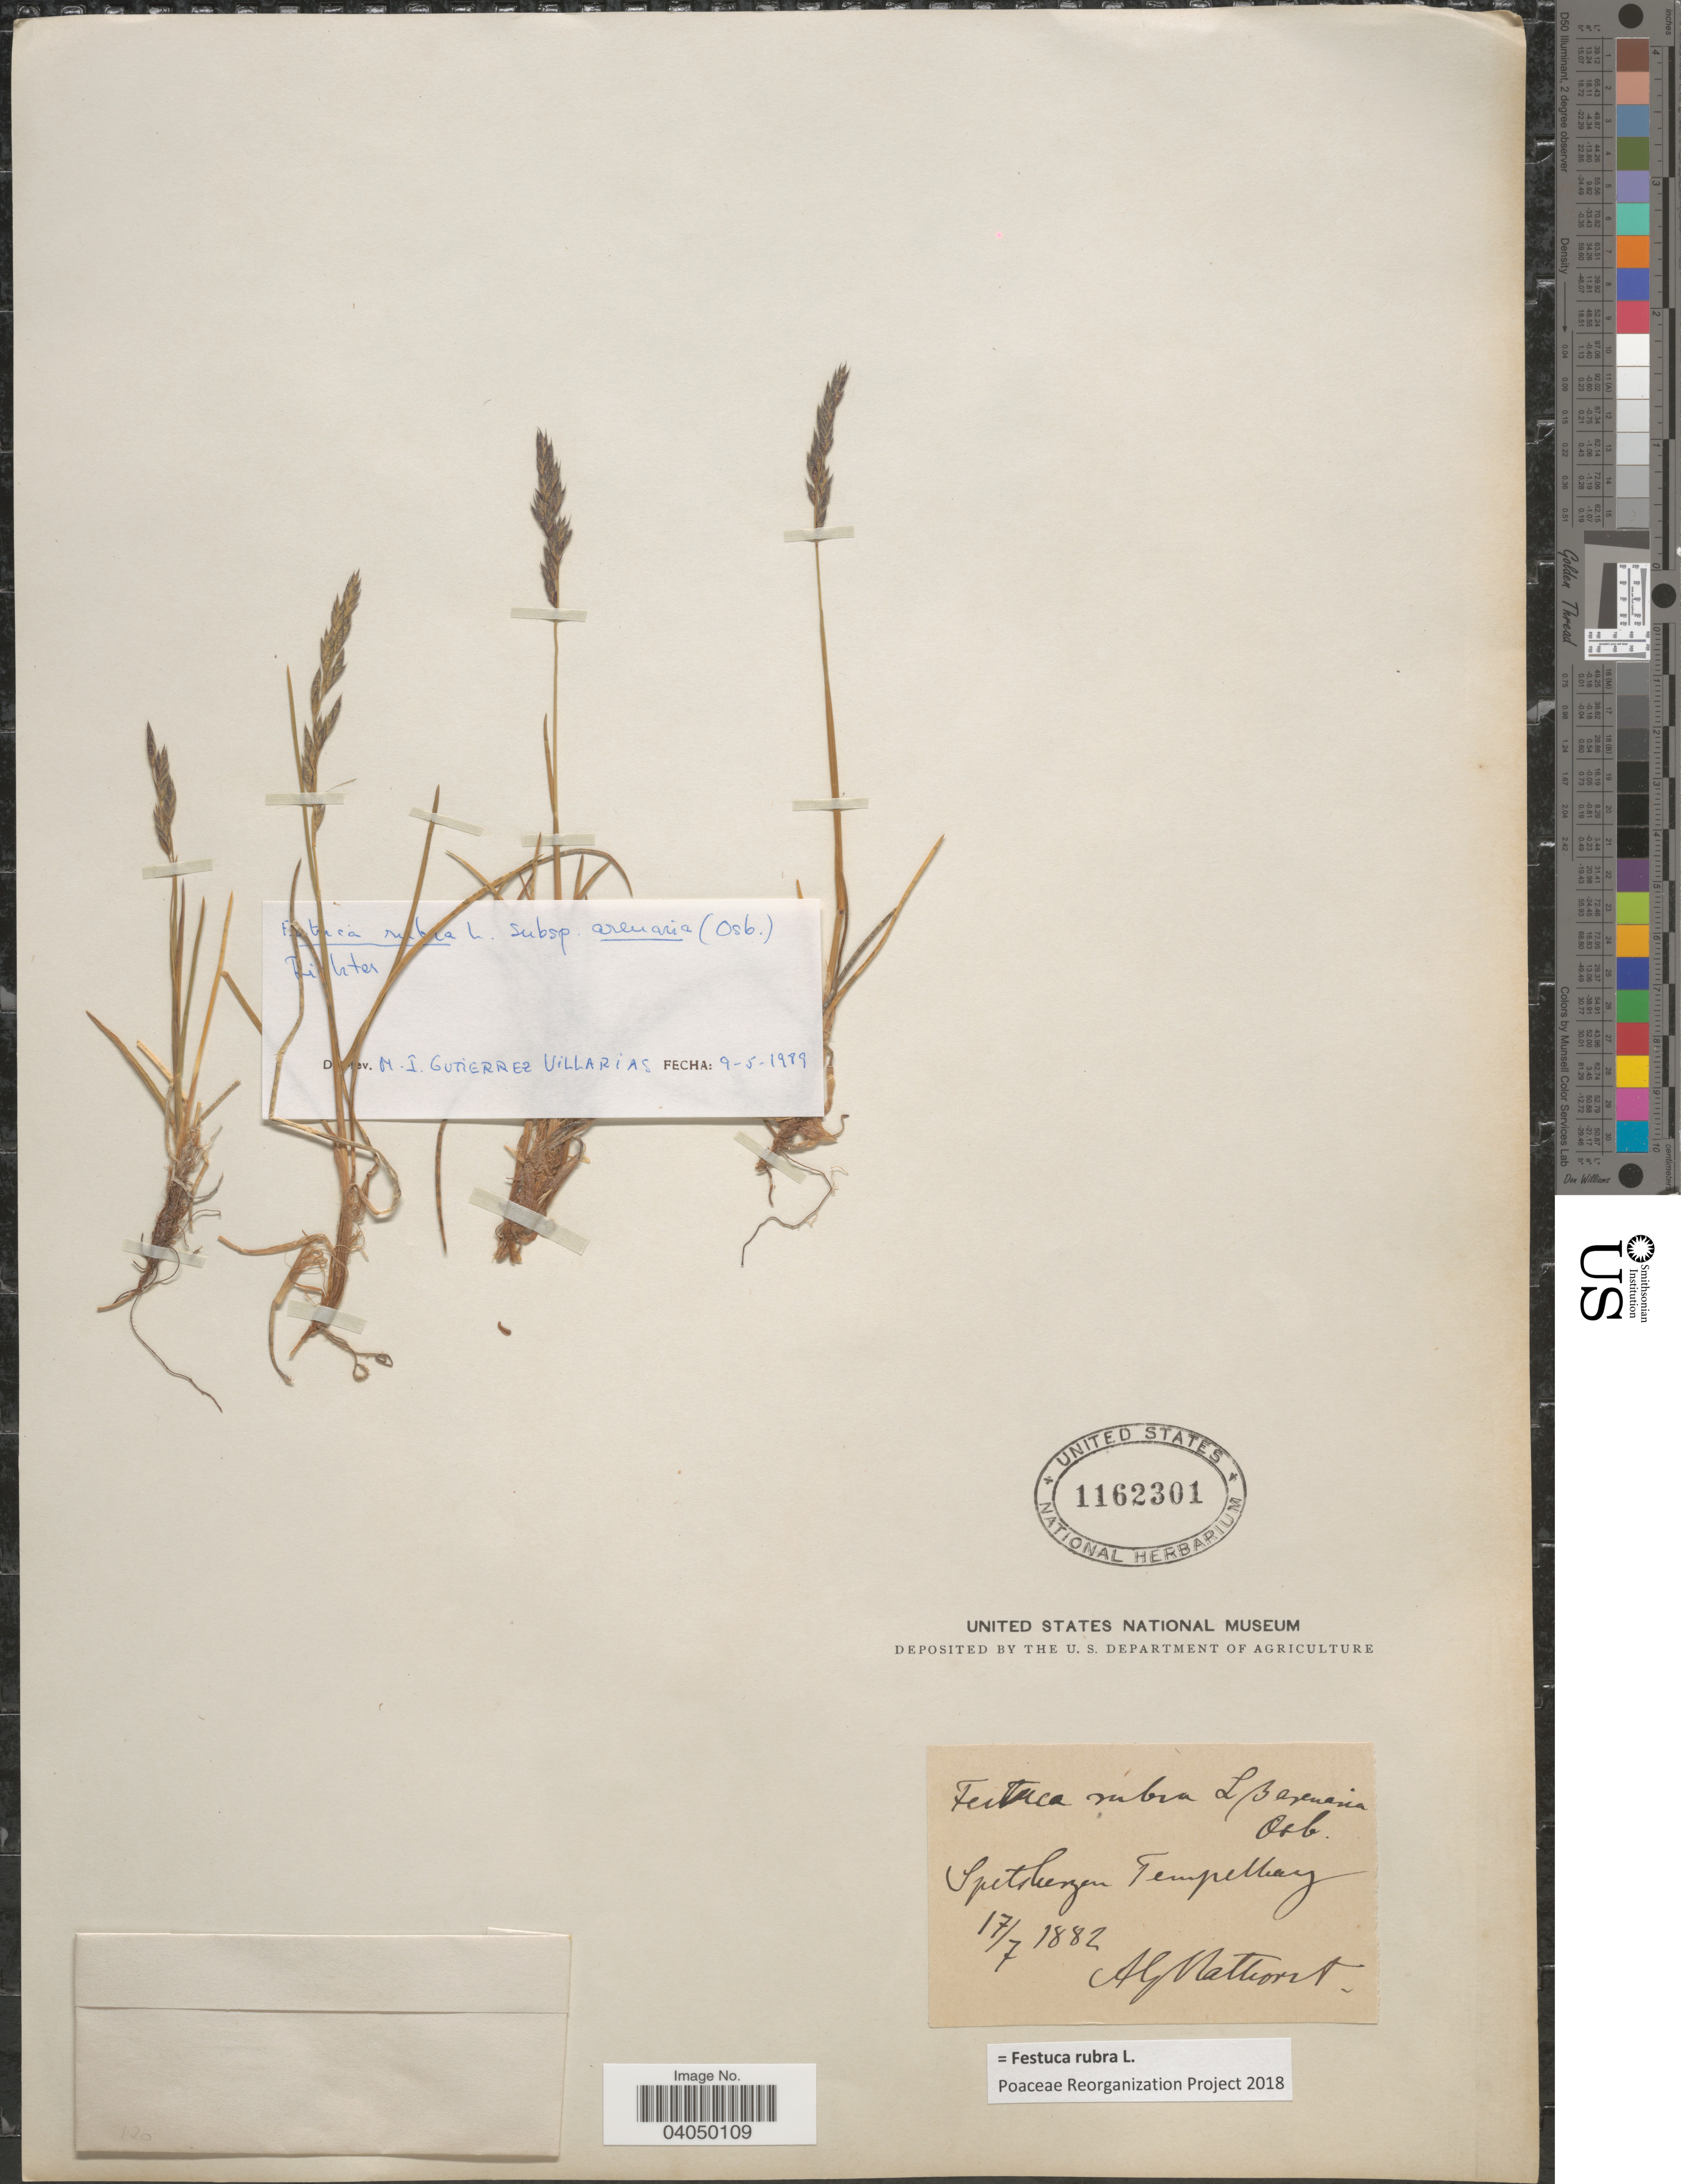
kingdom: Plantae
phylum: Tracheophyta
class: Liliopsida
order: Poales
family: Poaceae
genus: Festuca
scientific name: Festuca rubra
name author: L.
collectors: A. Nathorst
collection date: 1882-07-17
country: Norway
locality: Spitsbergen Tempelburg.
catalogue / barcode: US 1162301